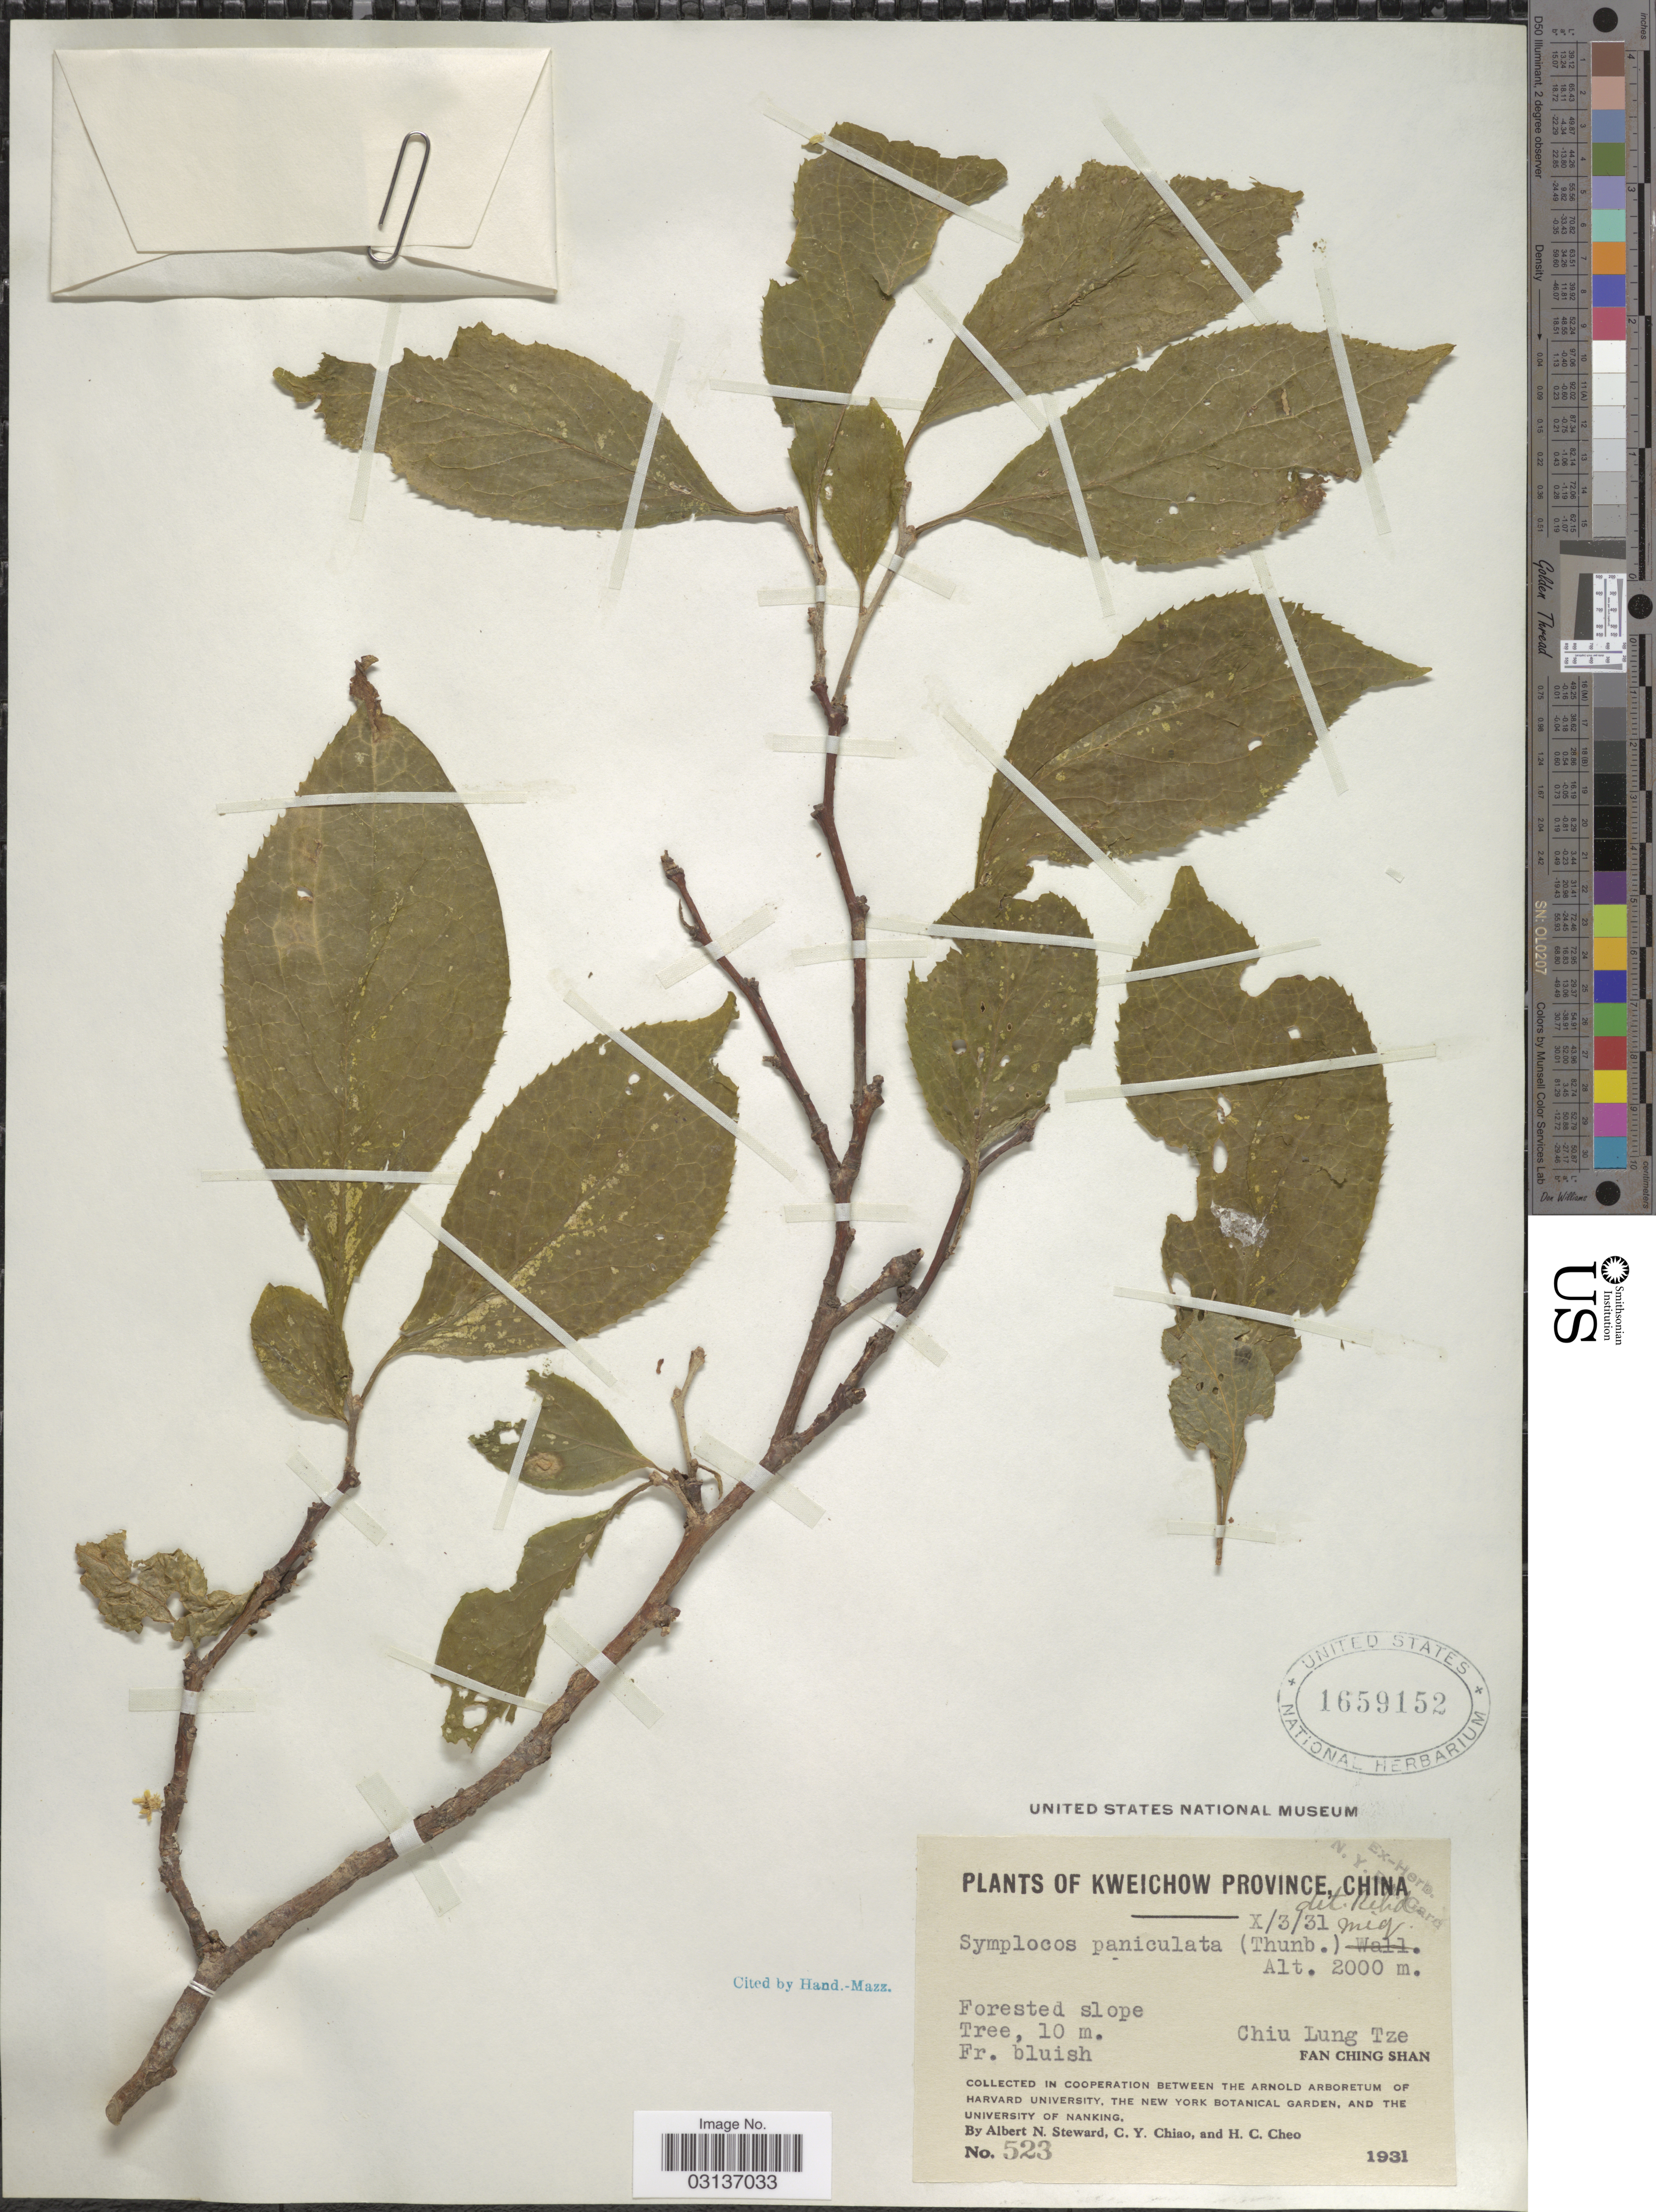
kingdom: Plantae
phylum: Tracheophyta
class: Magnoliopsida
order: Ericales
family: Symplocaceae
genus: Symplocos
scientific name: Symplocos paniculata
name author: Miq.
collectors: A. N. Steward, C. Y. Chiao & H. Cheo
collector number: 523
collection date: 1931-10-03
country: China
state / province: Guizhou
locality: Kweichow Province. Forested slope. Chiu Lung Tze. Fan Ching Shan.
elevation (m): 2000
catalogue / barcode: US 1659152